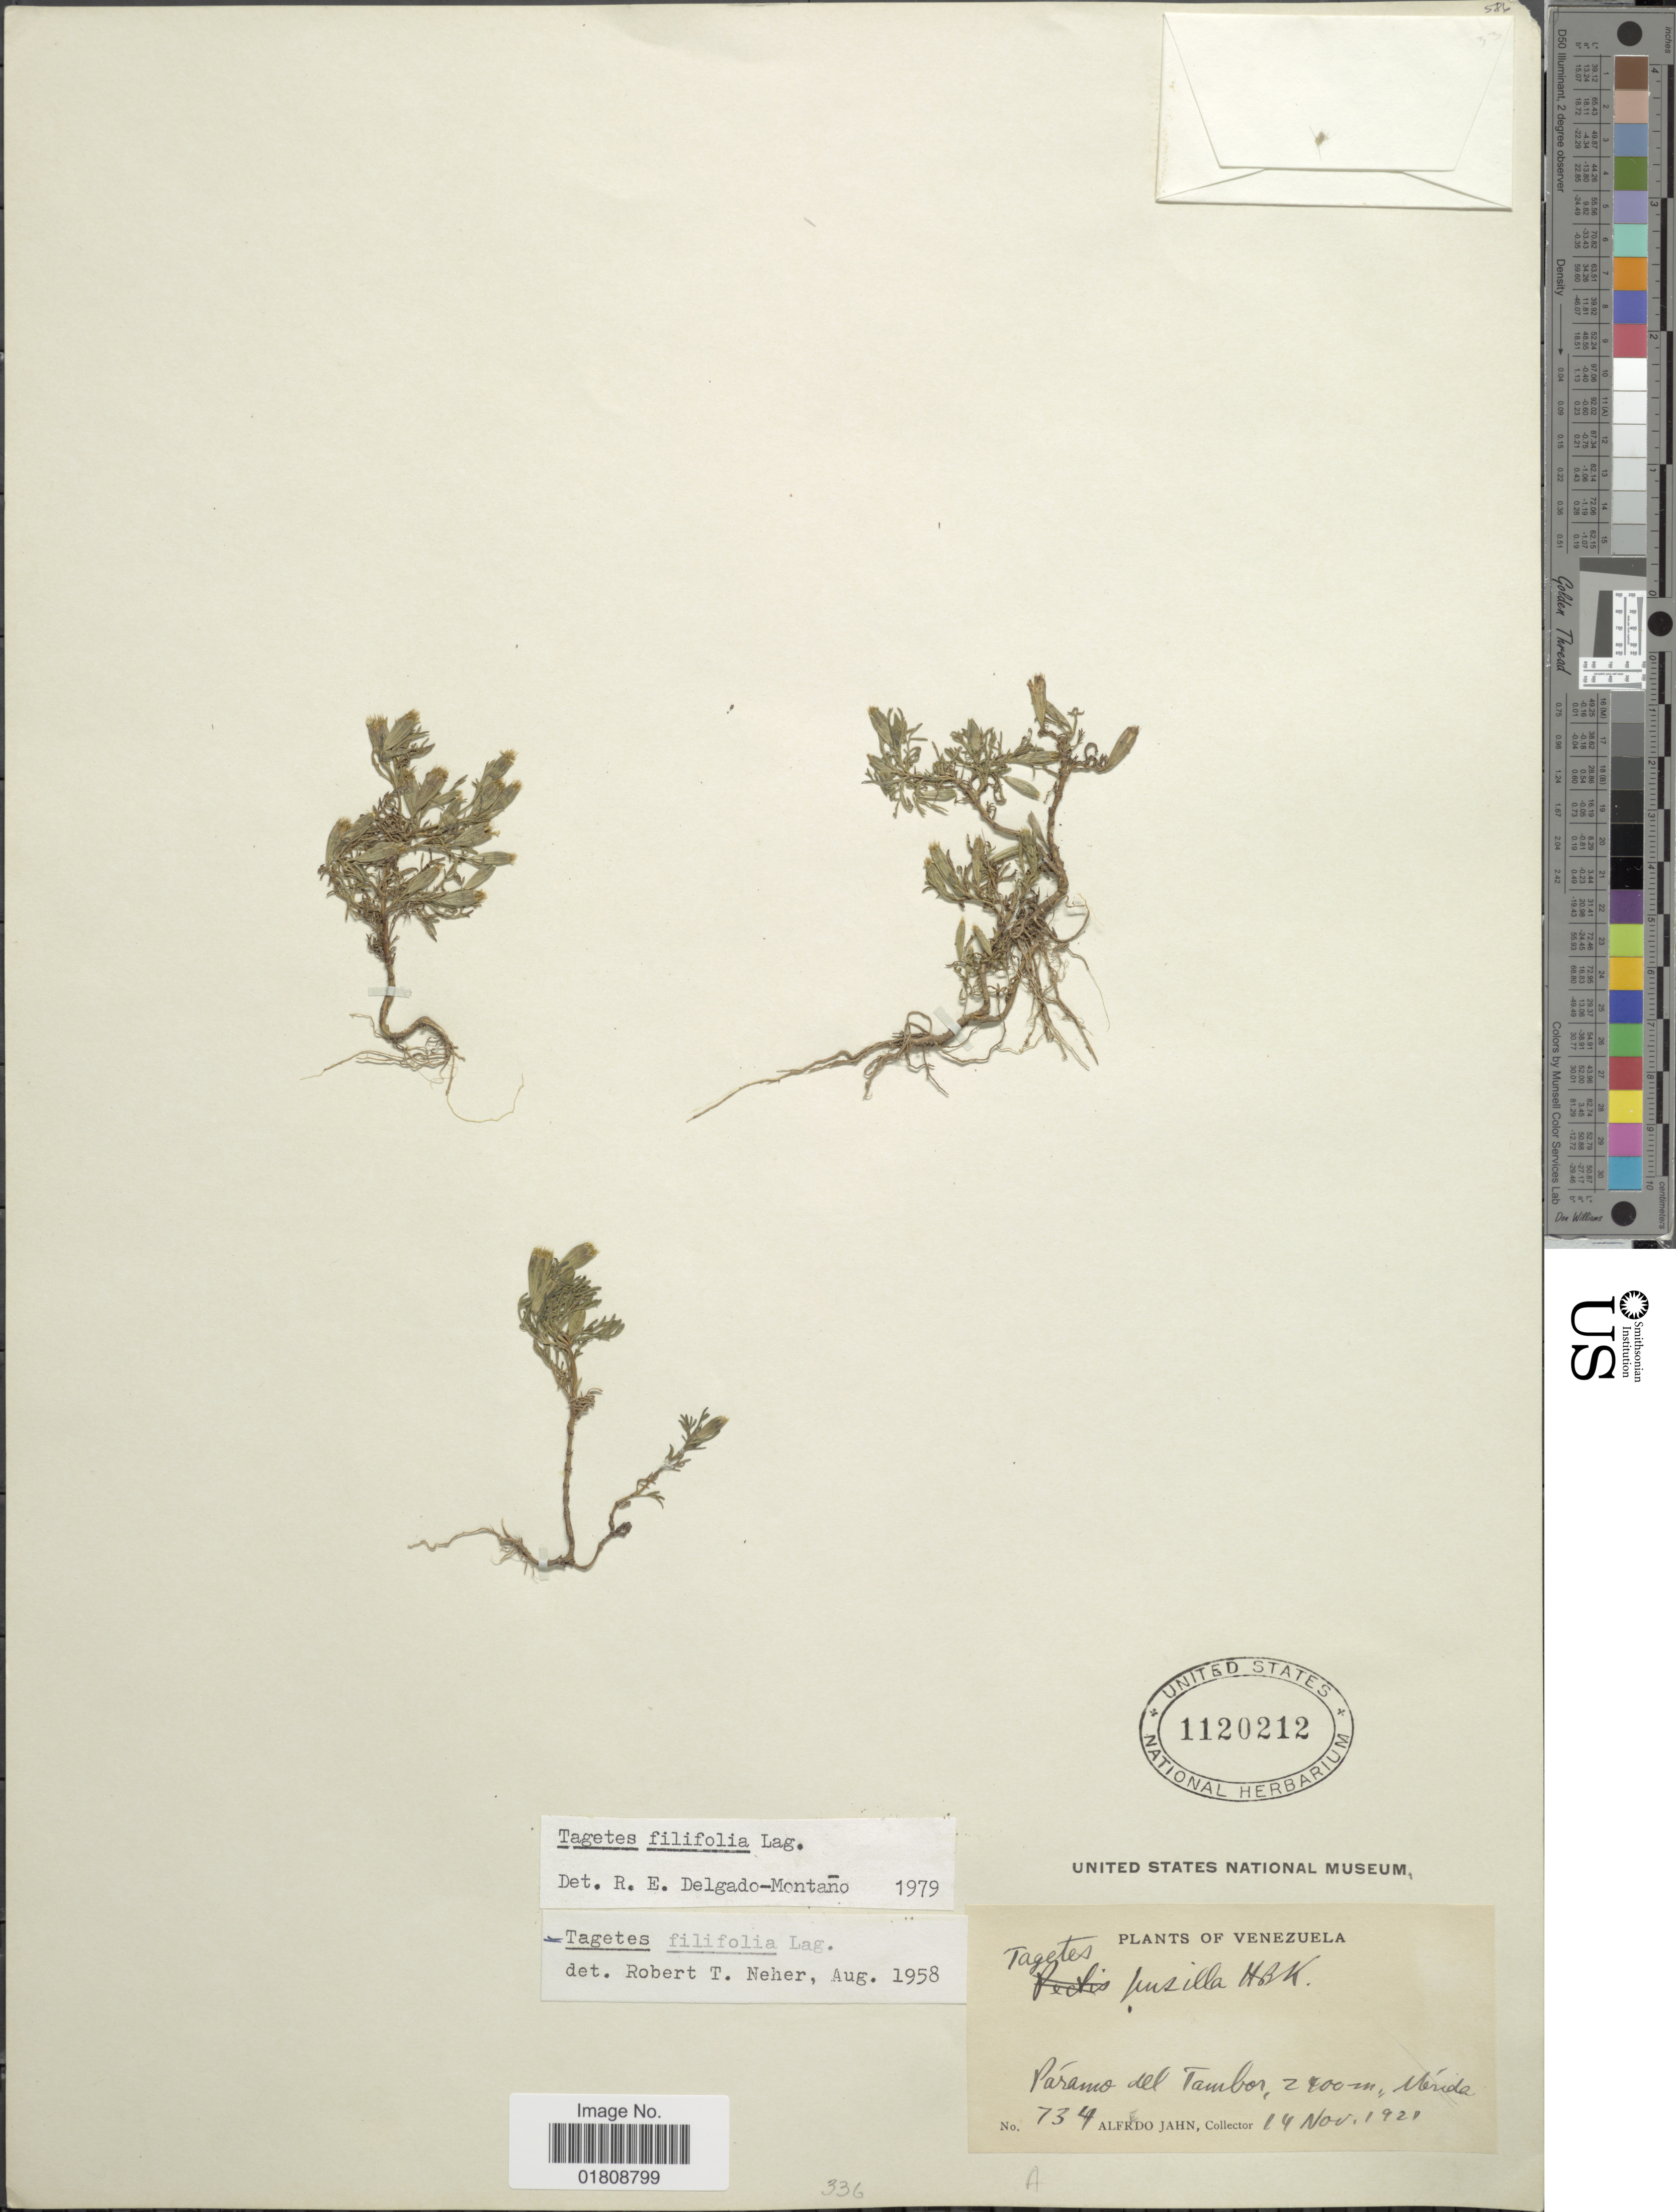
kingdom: Plantae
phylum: Tracheophyta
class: Magnoliopsida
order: Asterales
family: Asteraceae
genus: Tagetes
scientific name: Tagetes filifolia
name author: Lag.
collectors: A. Jahn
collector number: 734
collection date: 1921-11-14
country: Venezuela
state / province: Mérida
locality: Paramo del Tambor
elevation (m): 2100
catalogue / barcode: US 1120212